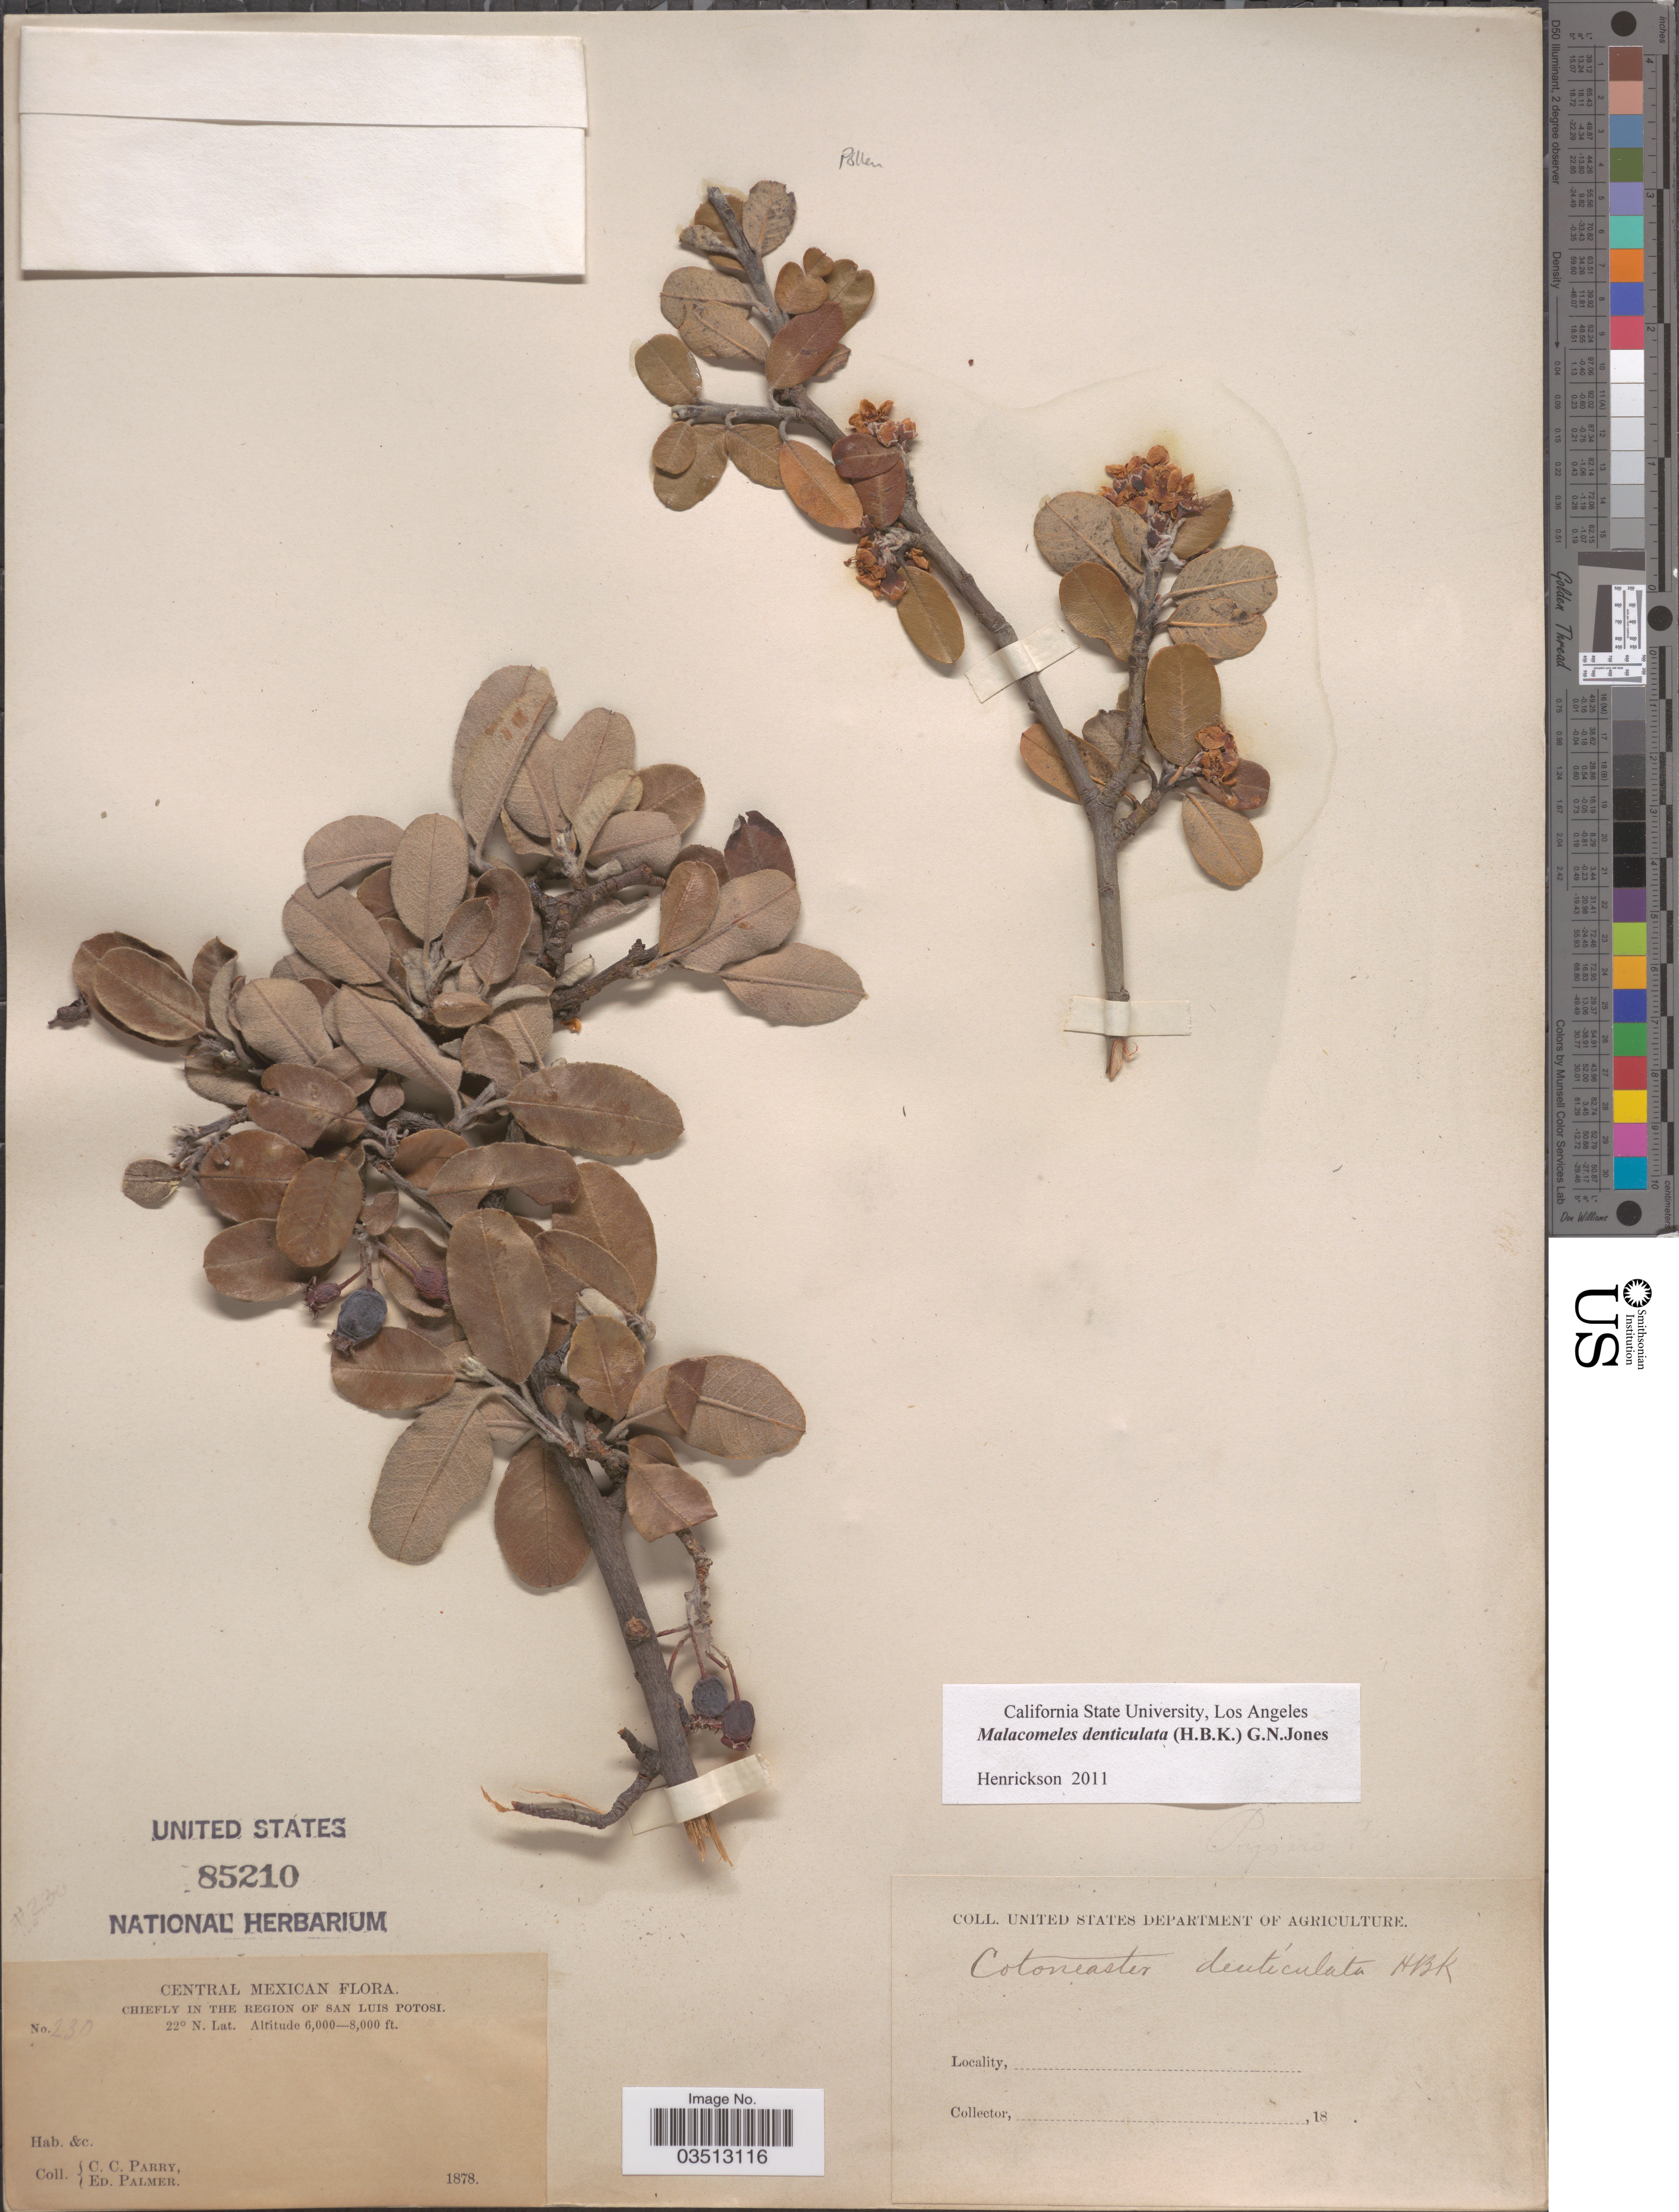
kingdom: Plantae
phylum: Tracheophyta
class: Magnoliopsida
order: Rosales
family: Rosaceae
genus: Malacomeles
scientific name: Malacomeles denticulata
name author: (Kunth) G.N. Jones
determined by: Henrickson, James, (CSLA), California State University at Los Angeles (UNITED STATES)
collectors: C. C. Parry & E. Palmer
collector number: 230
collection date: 1878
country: Mexico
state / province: San Luis Potosí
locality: Central Mexican. Chiefly in the region of San Luis Potosi.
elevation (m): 1829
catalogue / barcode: US 85210